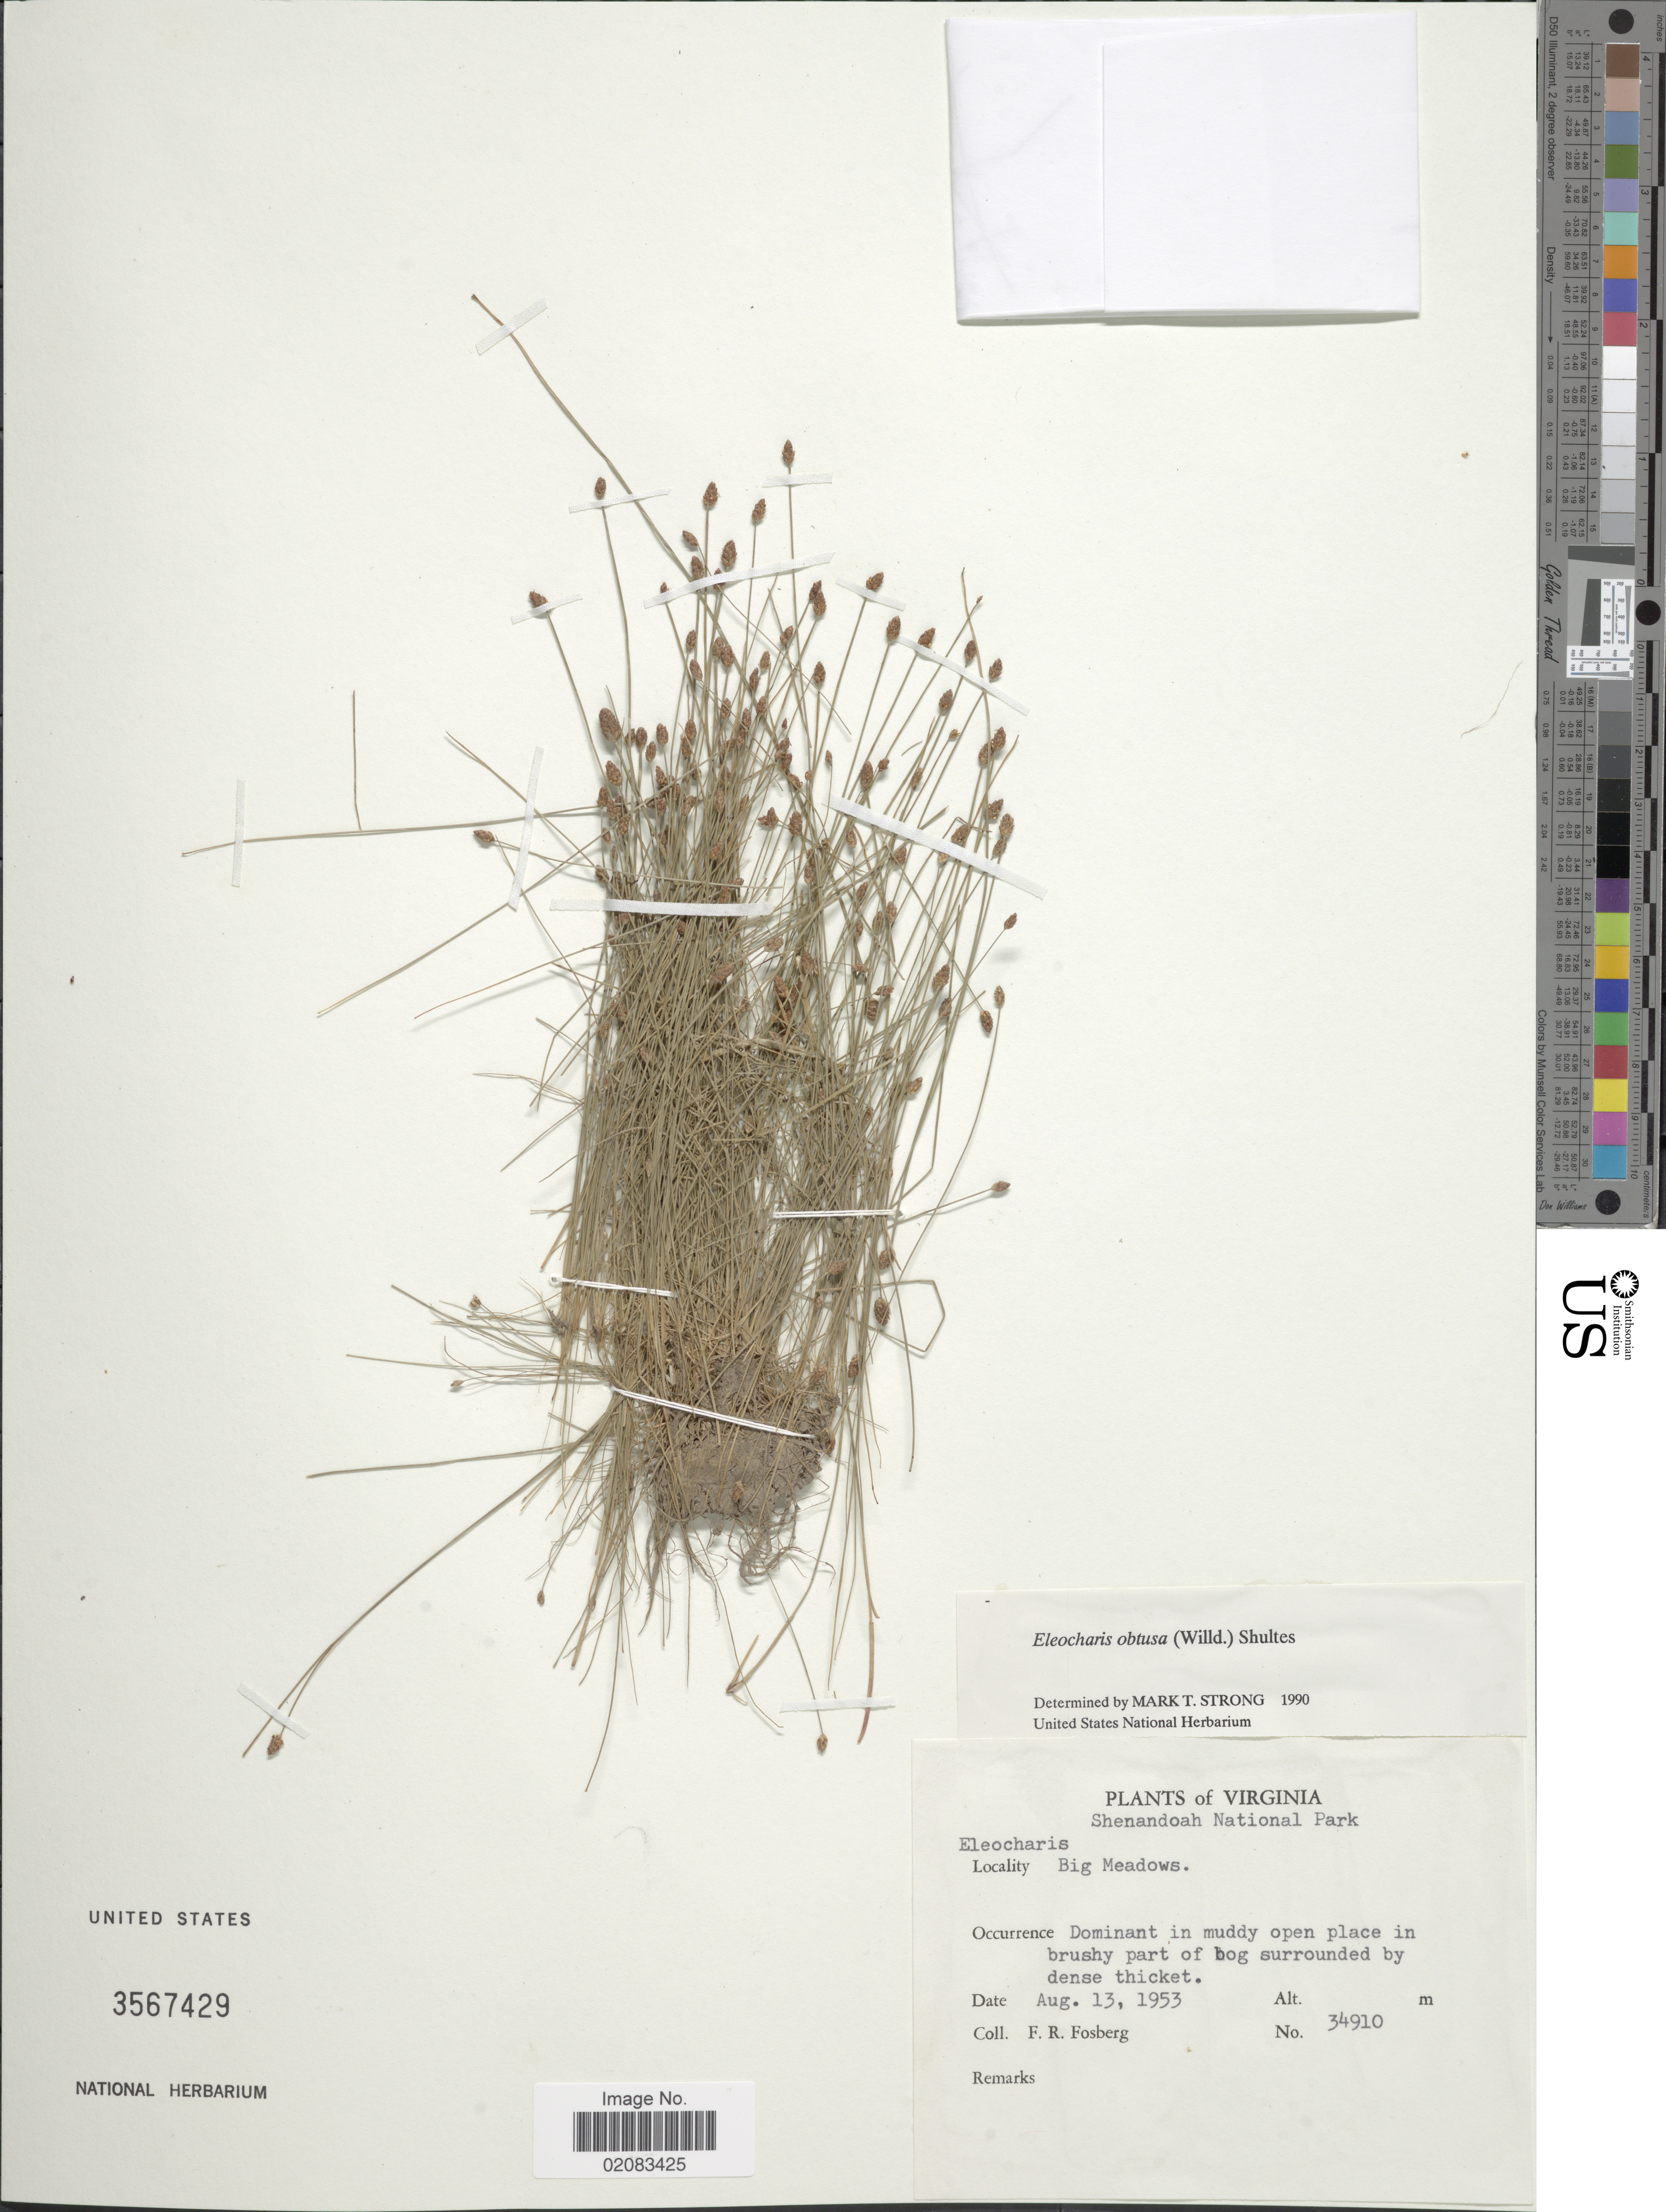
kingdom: Plantae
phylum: Tracheophyta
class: Liliopsida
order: Poales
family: Cyperaceae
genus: Eleocharis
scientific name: Eleocharis obtusa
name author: (Willd.) Schult.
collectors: F. R. Fosberg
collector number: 34910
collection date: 1953-08-13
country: United States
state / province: Virginia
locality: Shenandoah National Park, Big Meadows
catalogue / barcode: US 3567429